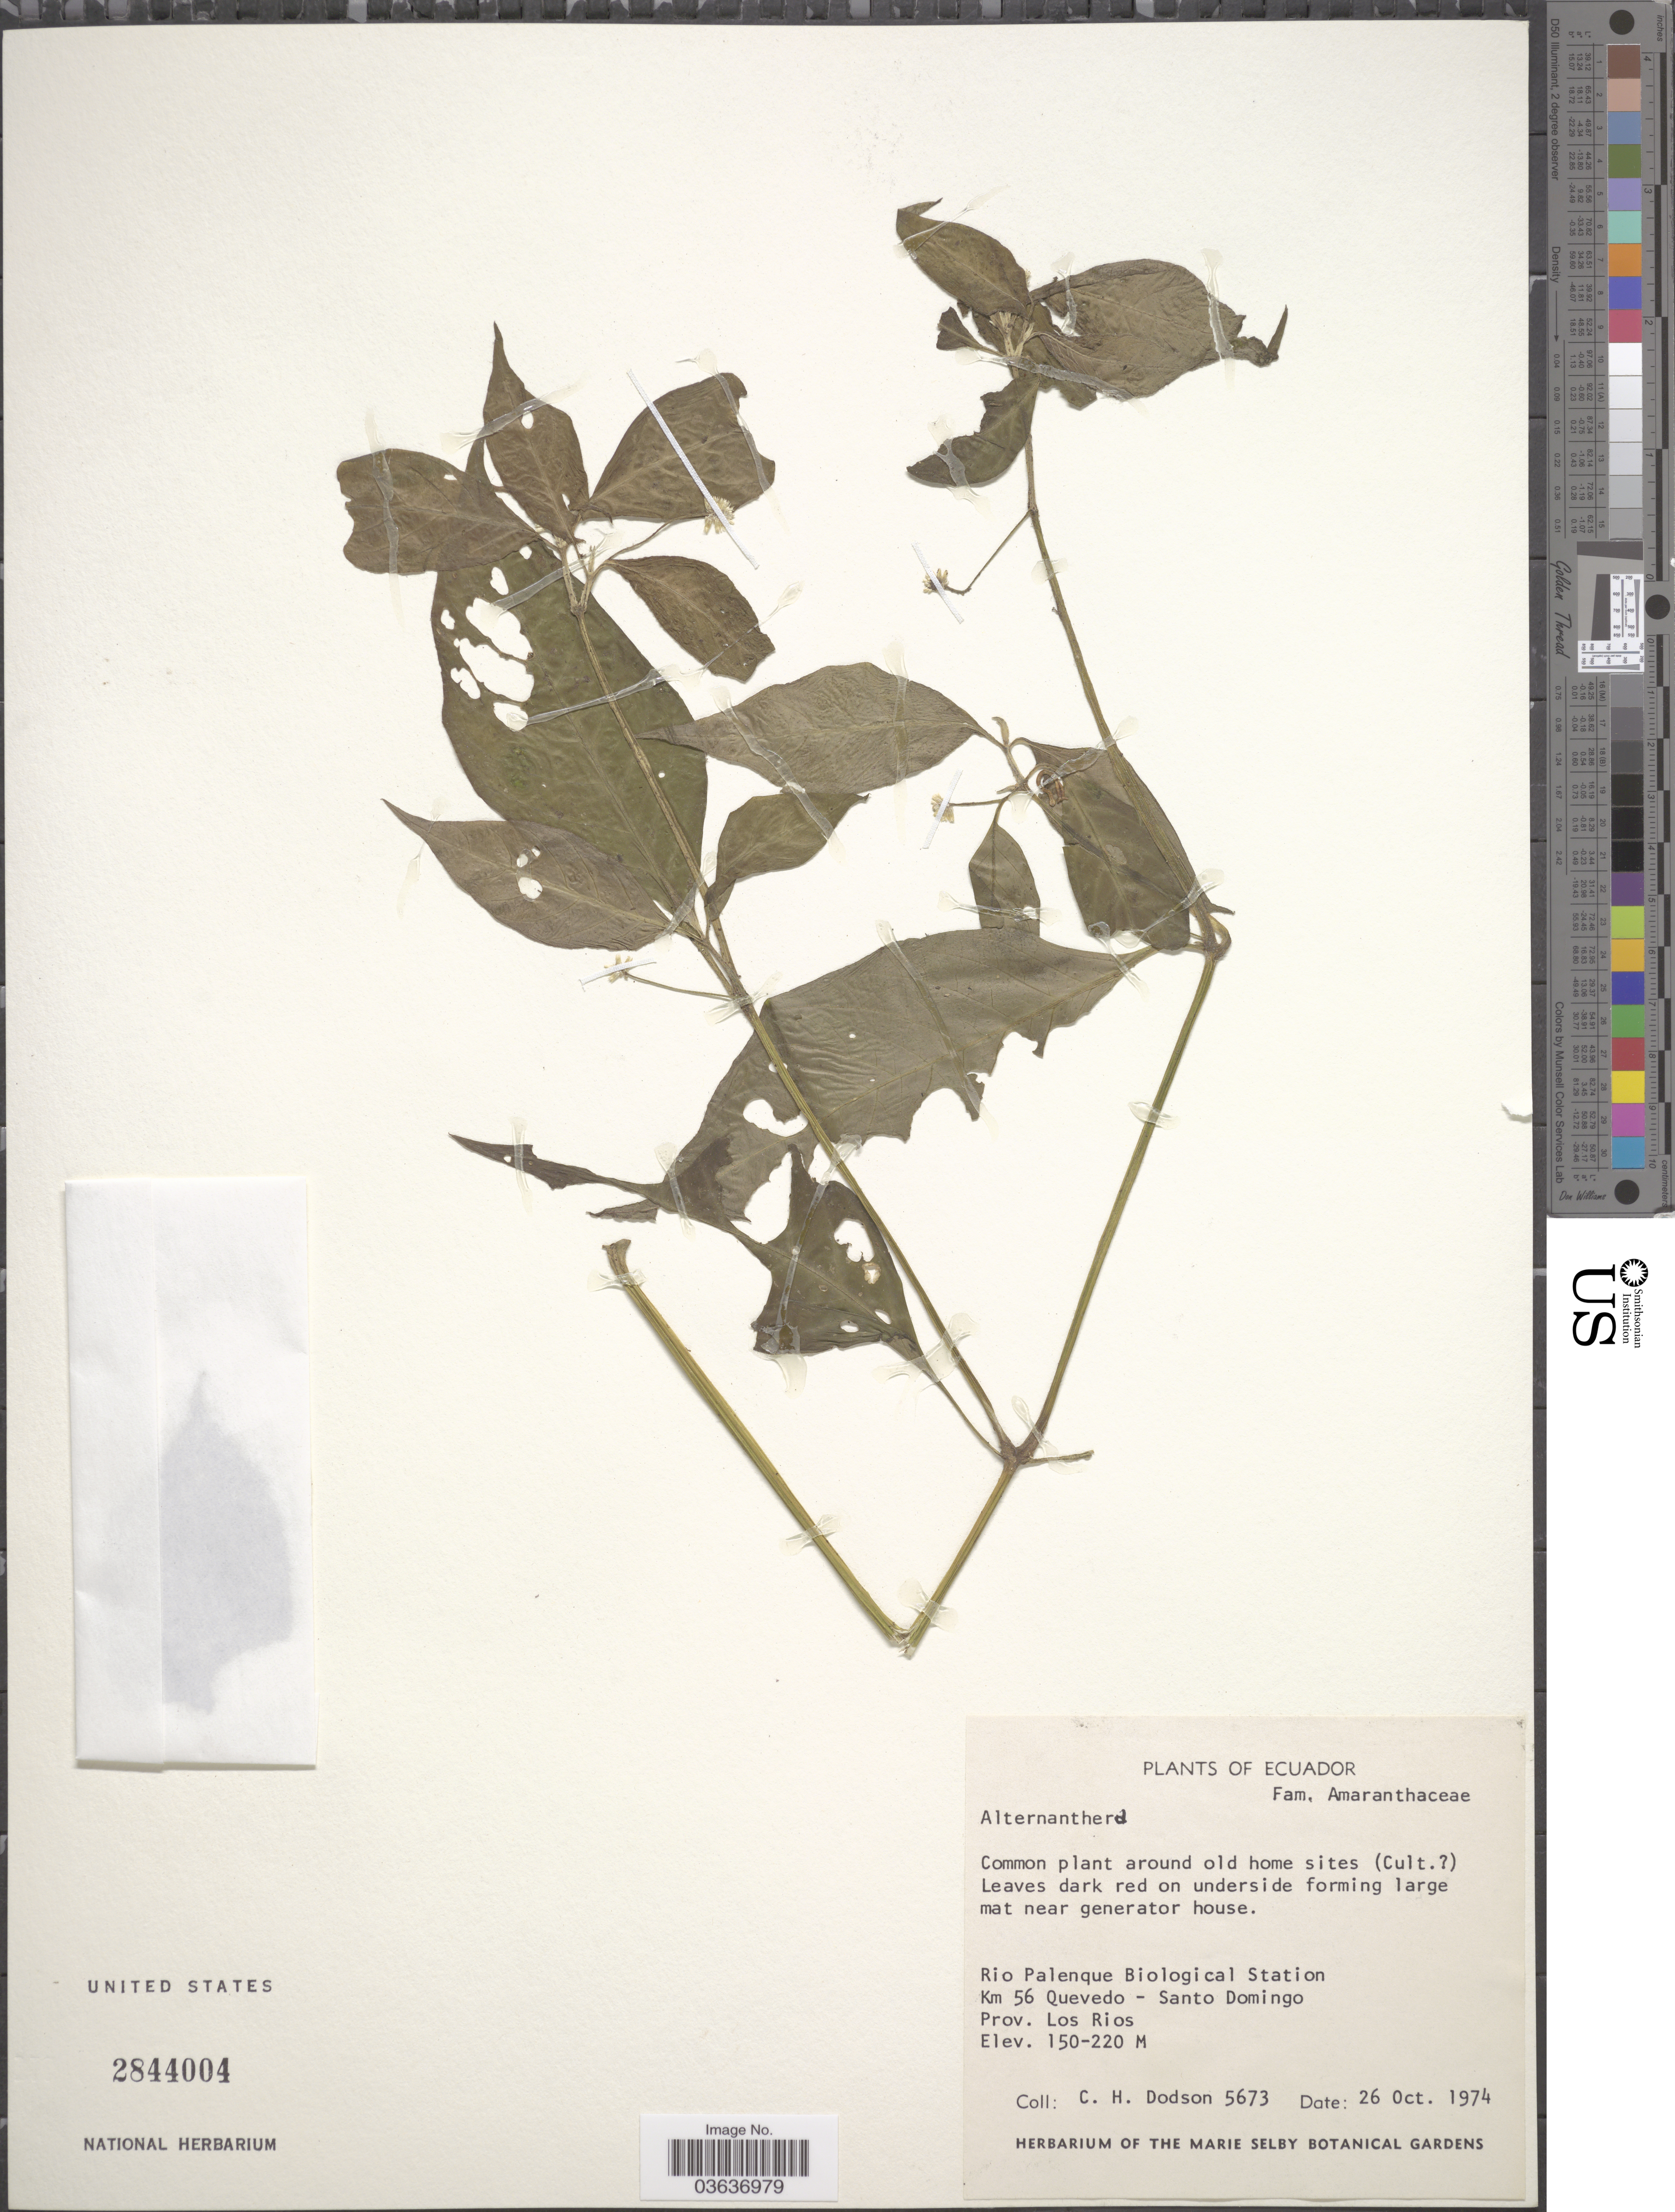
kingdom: Plantae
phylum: Tracheophyta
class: Magnoliopsida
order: Caryophyllales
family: Amaranthaceae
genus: Alternanthera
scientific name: Alternanthera sp.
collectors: C. H. Dodson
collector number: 5673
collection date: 1974-10-26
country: Ecuador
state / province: Los Ríos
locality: Rio Palenque Biological Station. Km 56 Quevedo - Santo Domingo. Prov. Los Rios.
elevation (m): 150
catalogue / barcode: US 2844004